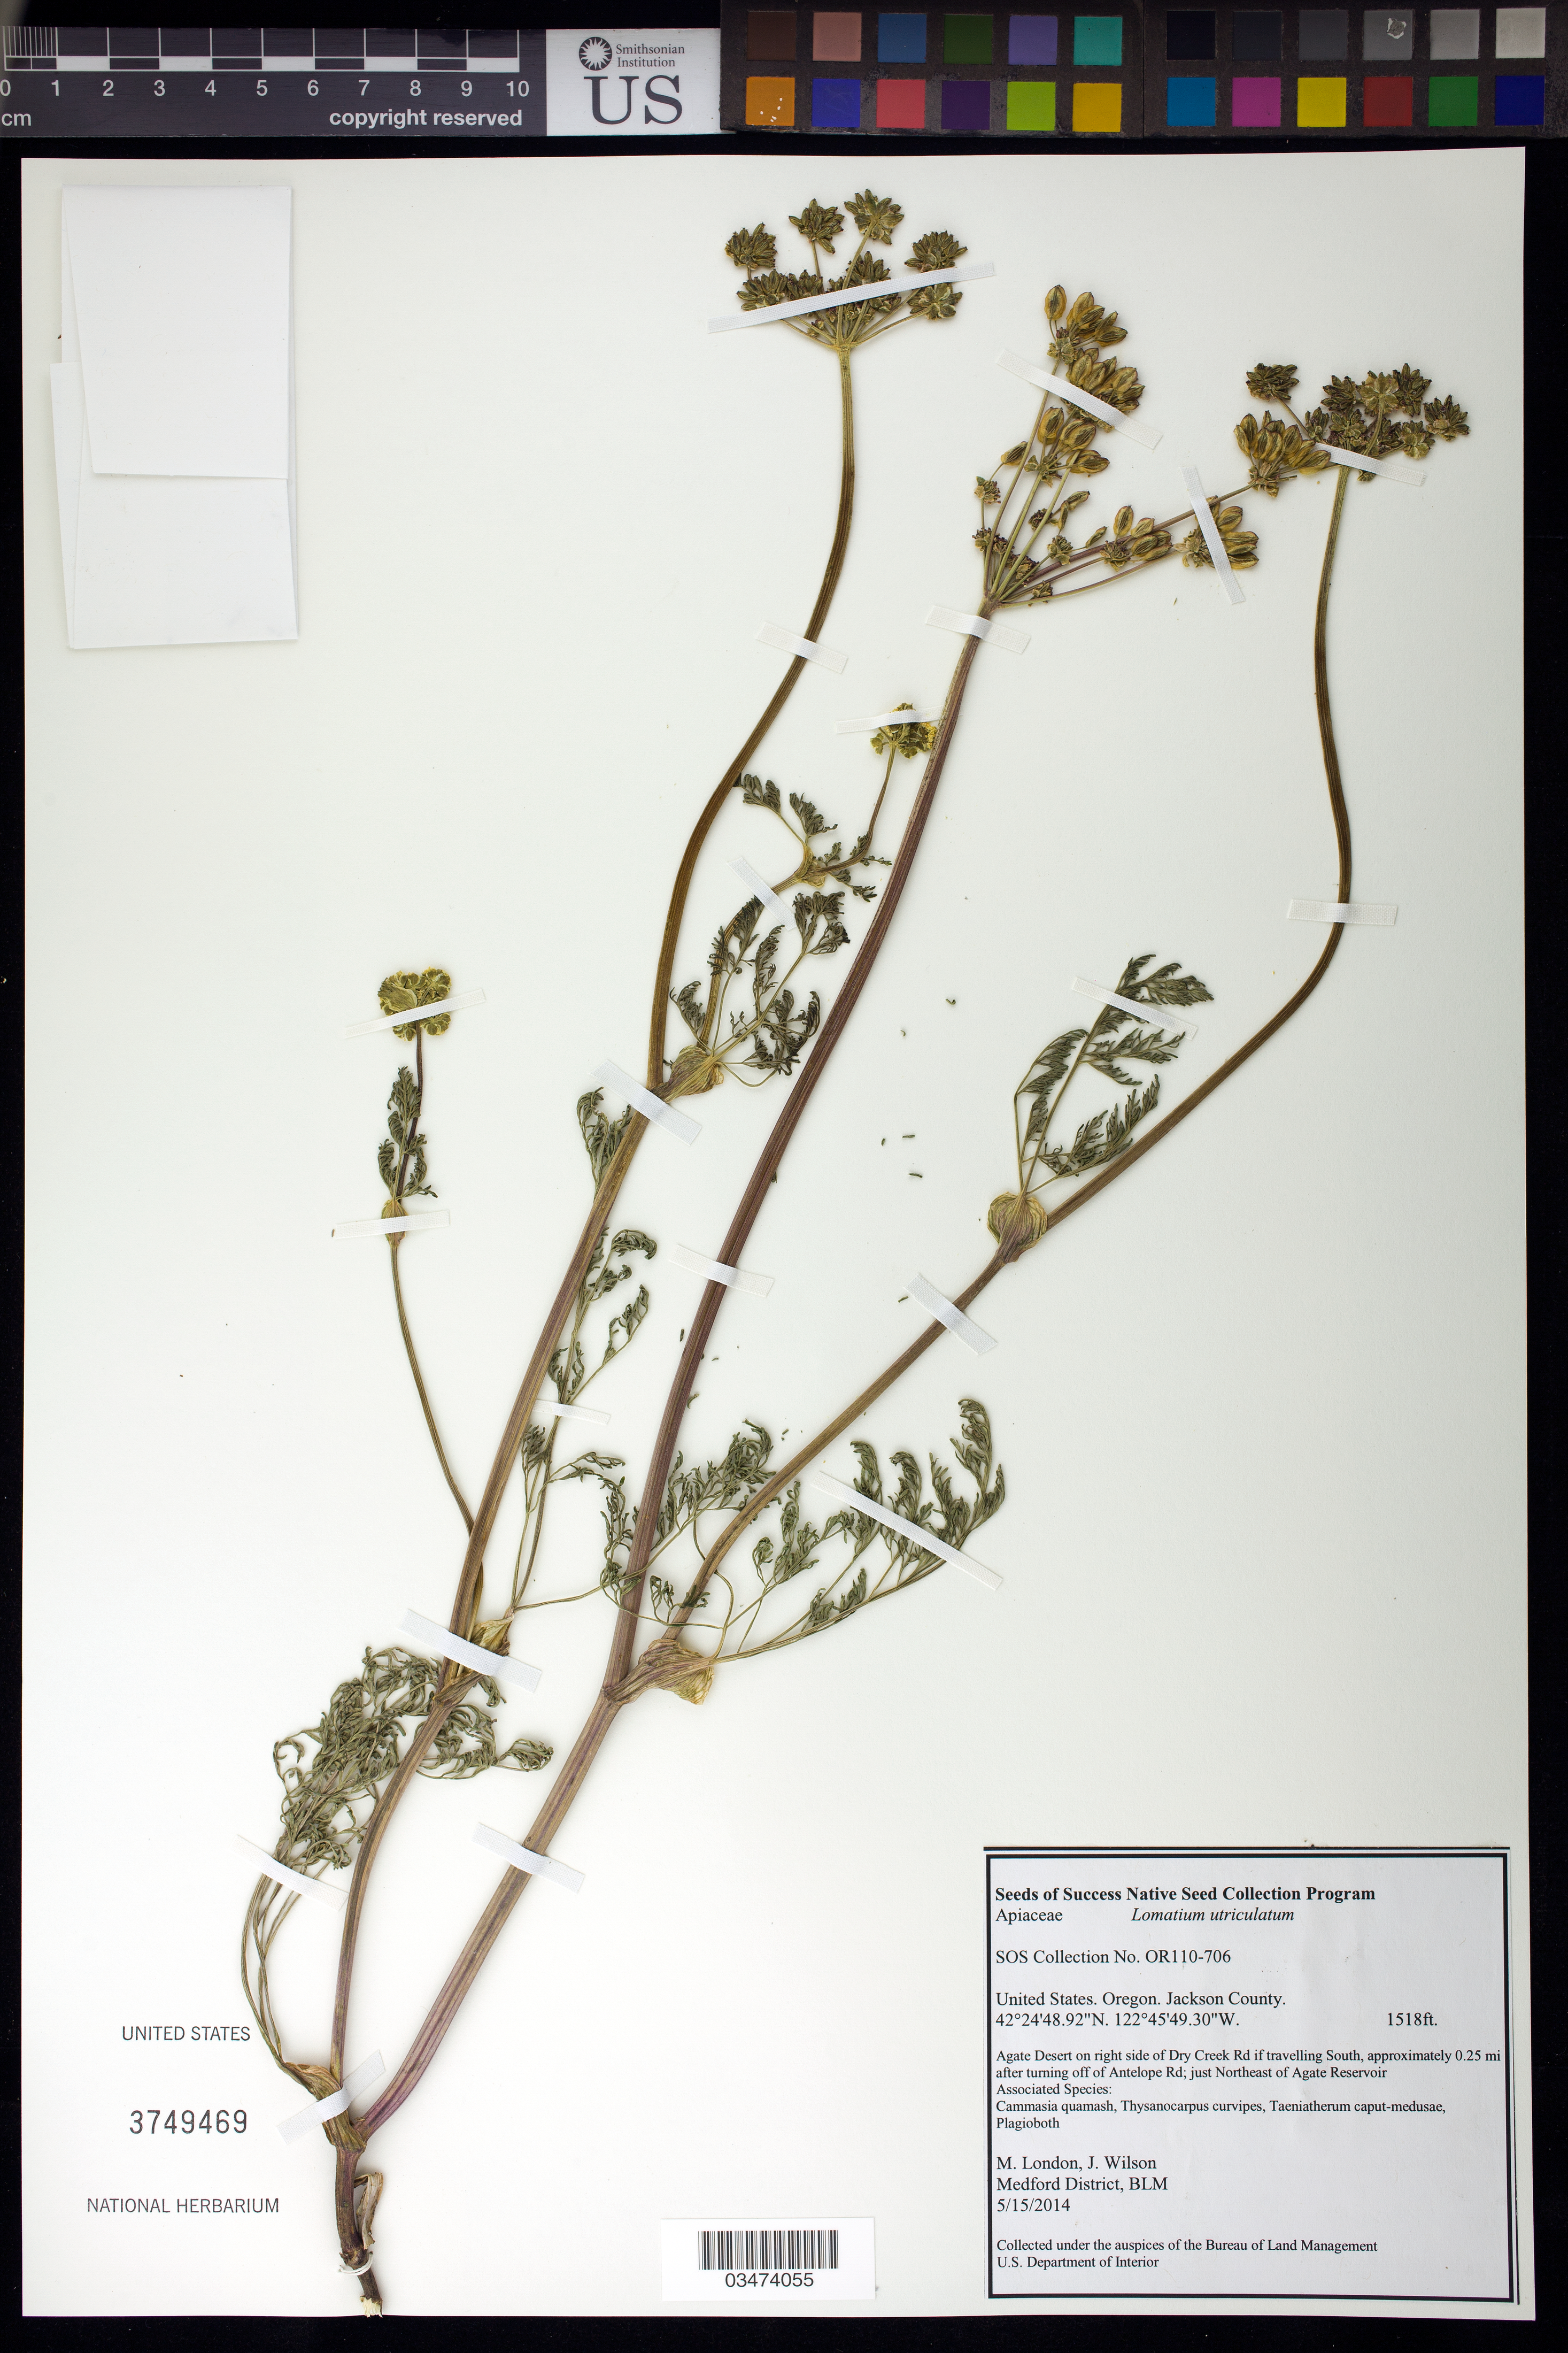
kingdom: Plantae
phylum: Tracheophyta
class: Magnoliopsida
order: Apiales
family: Apiaceae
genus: Lomatium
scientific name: Lomatium utriculatum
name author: (Nutt. ex Torr. & A. Gray) J.M. Coult. & Rose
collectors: M. London & J. Wilson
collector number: OR110-706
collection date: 2014-05-15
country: United States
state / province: Oregon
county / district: Jackson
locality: Agate Desert, right side of Dry Creek Rd., NE of Agate Reservoir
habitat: Associated species: Cammasia quamash, Plagioboth, ect.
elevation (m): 463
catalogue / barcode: US 3749469